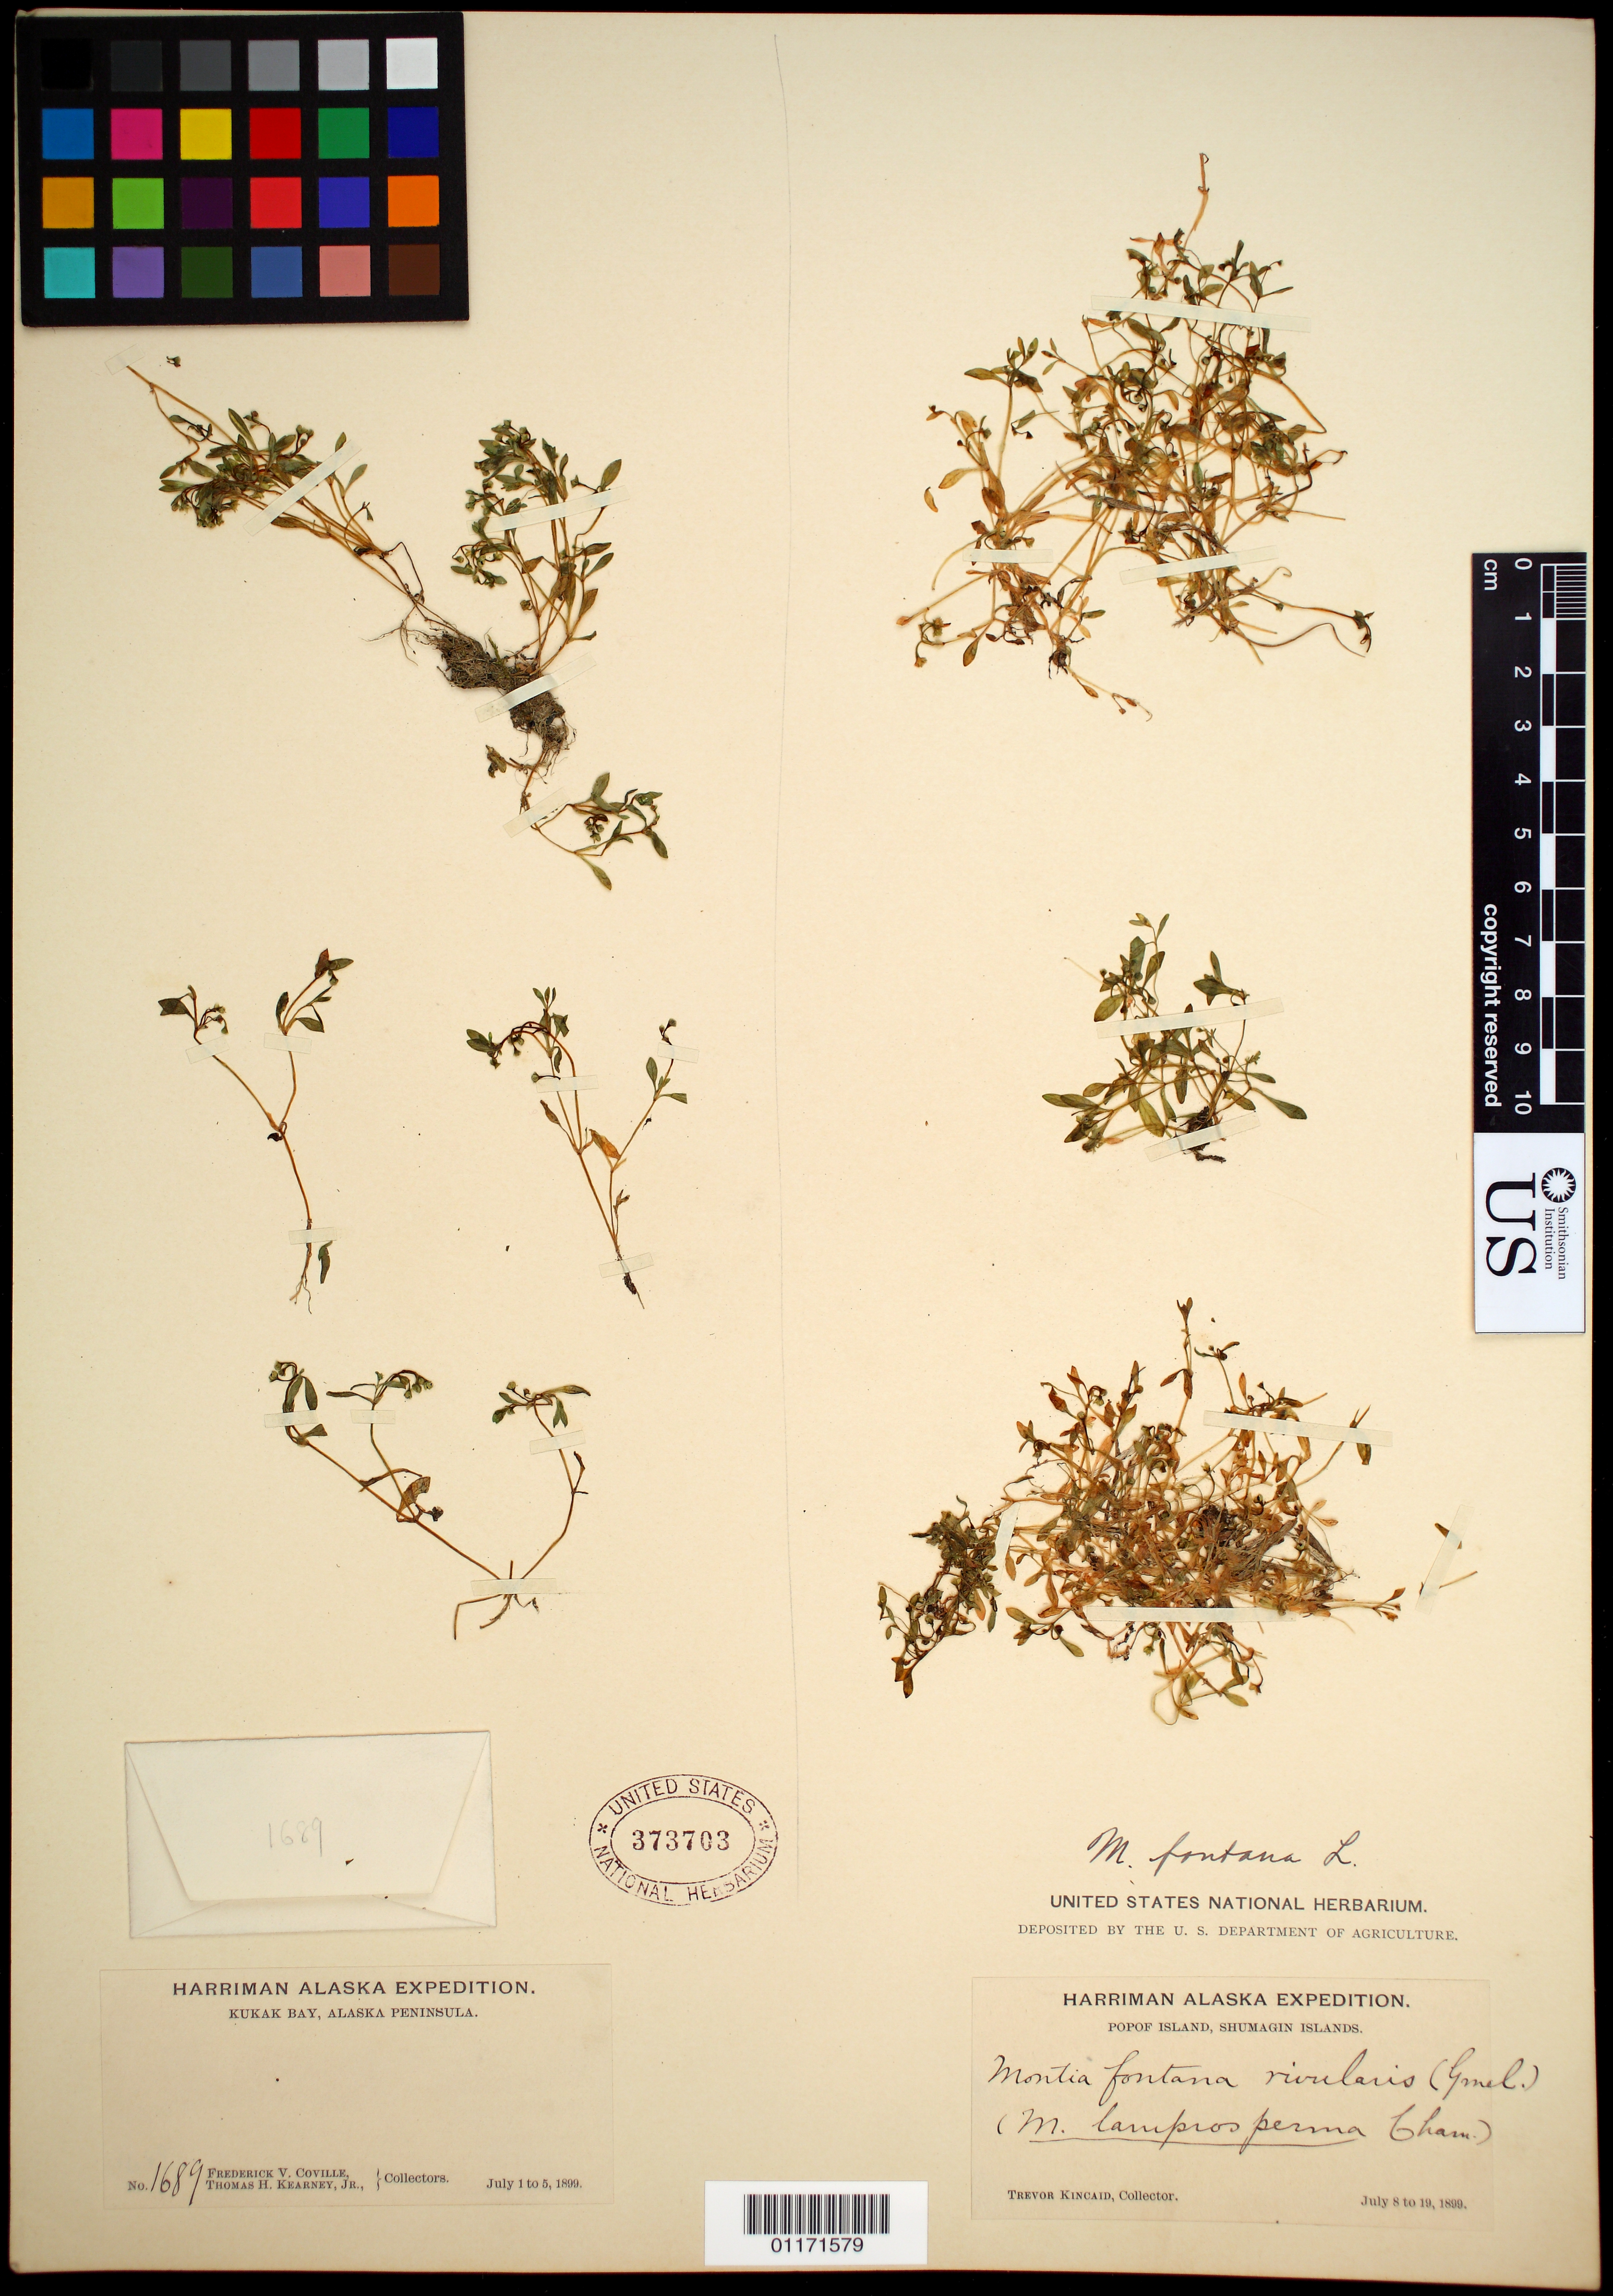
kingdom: Plantae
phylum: Tracheophyta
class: Magnoliopsida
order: Caryophyllales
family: Montiaceae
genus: Montia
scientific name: Montia fontana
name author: L.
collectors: T. C. Kincaid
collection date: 1899-07-08/1899-07-19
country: United States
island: Popof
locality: Popof Island, Shumagin Islands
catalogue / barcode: US 373703